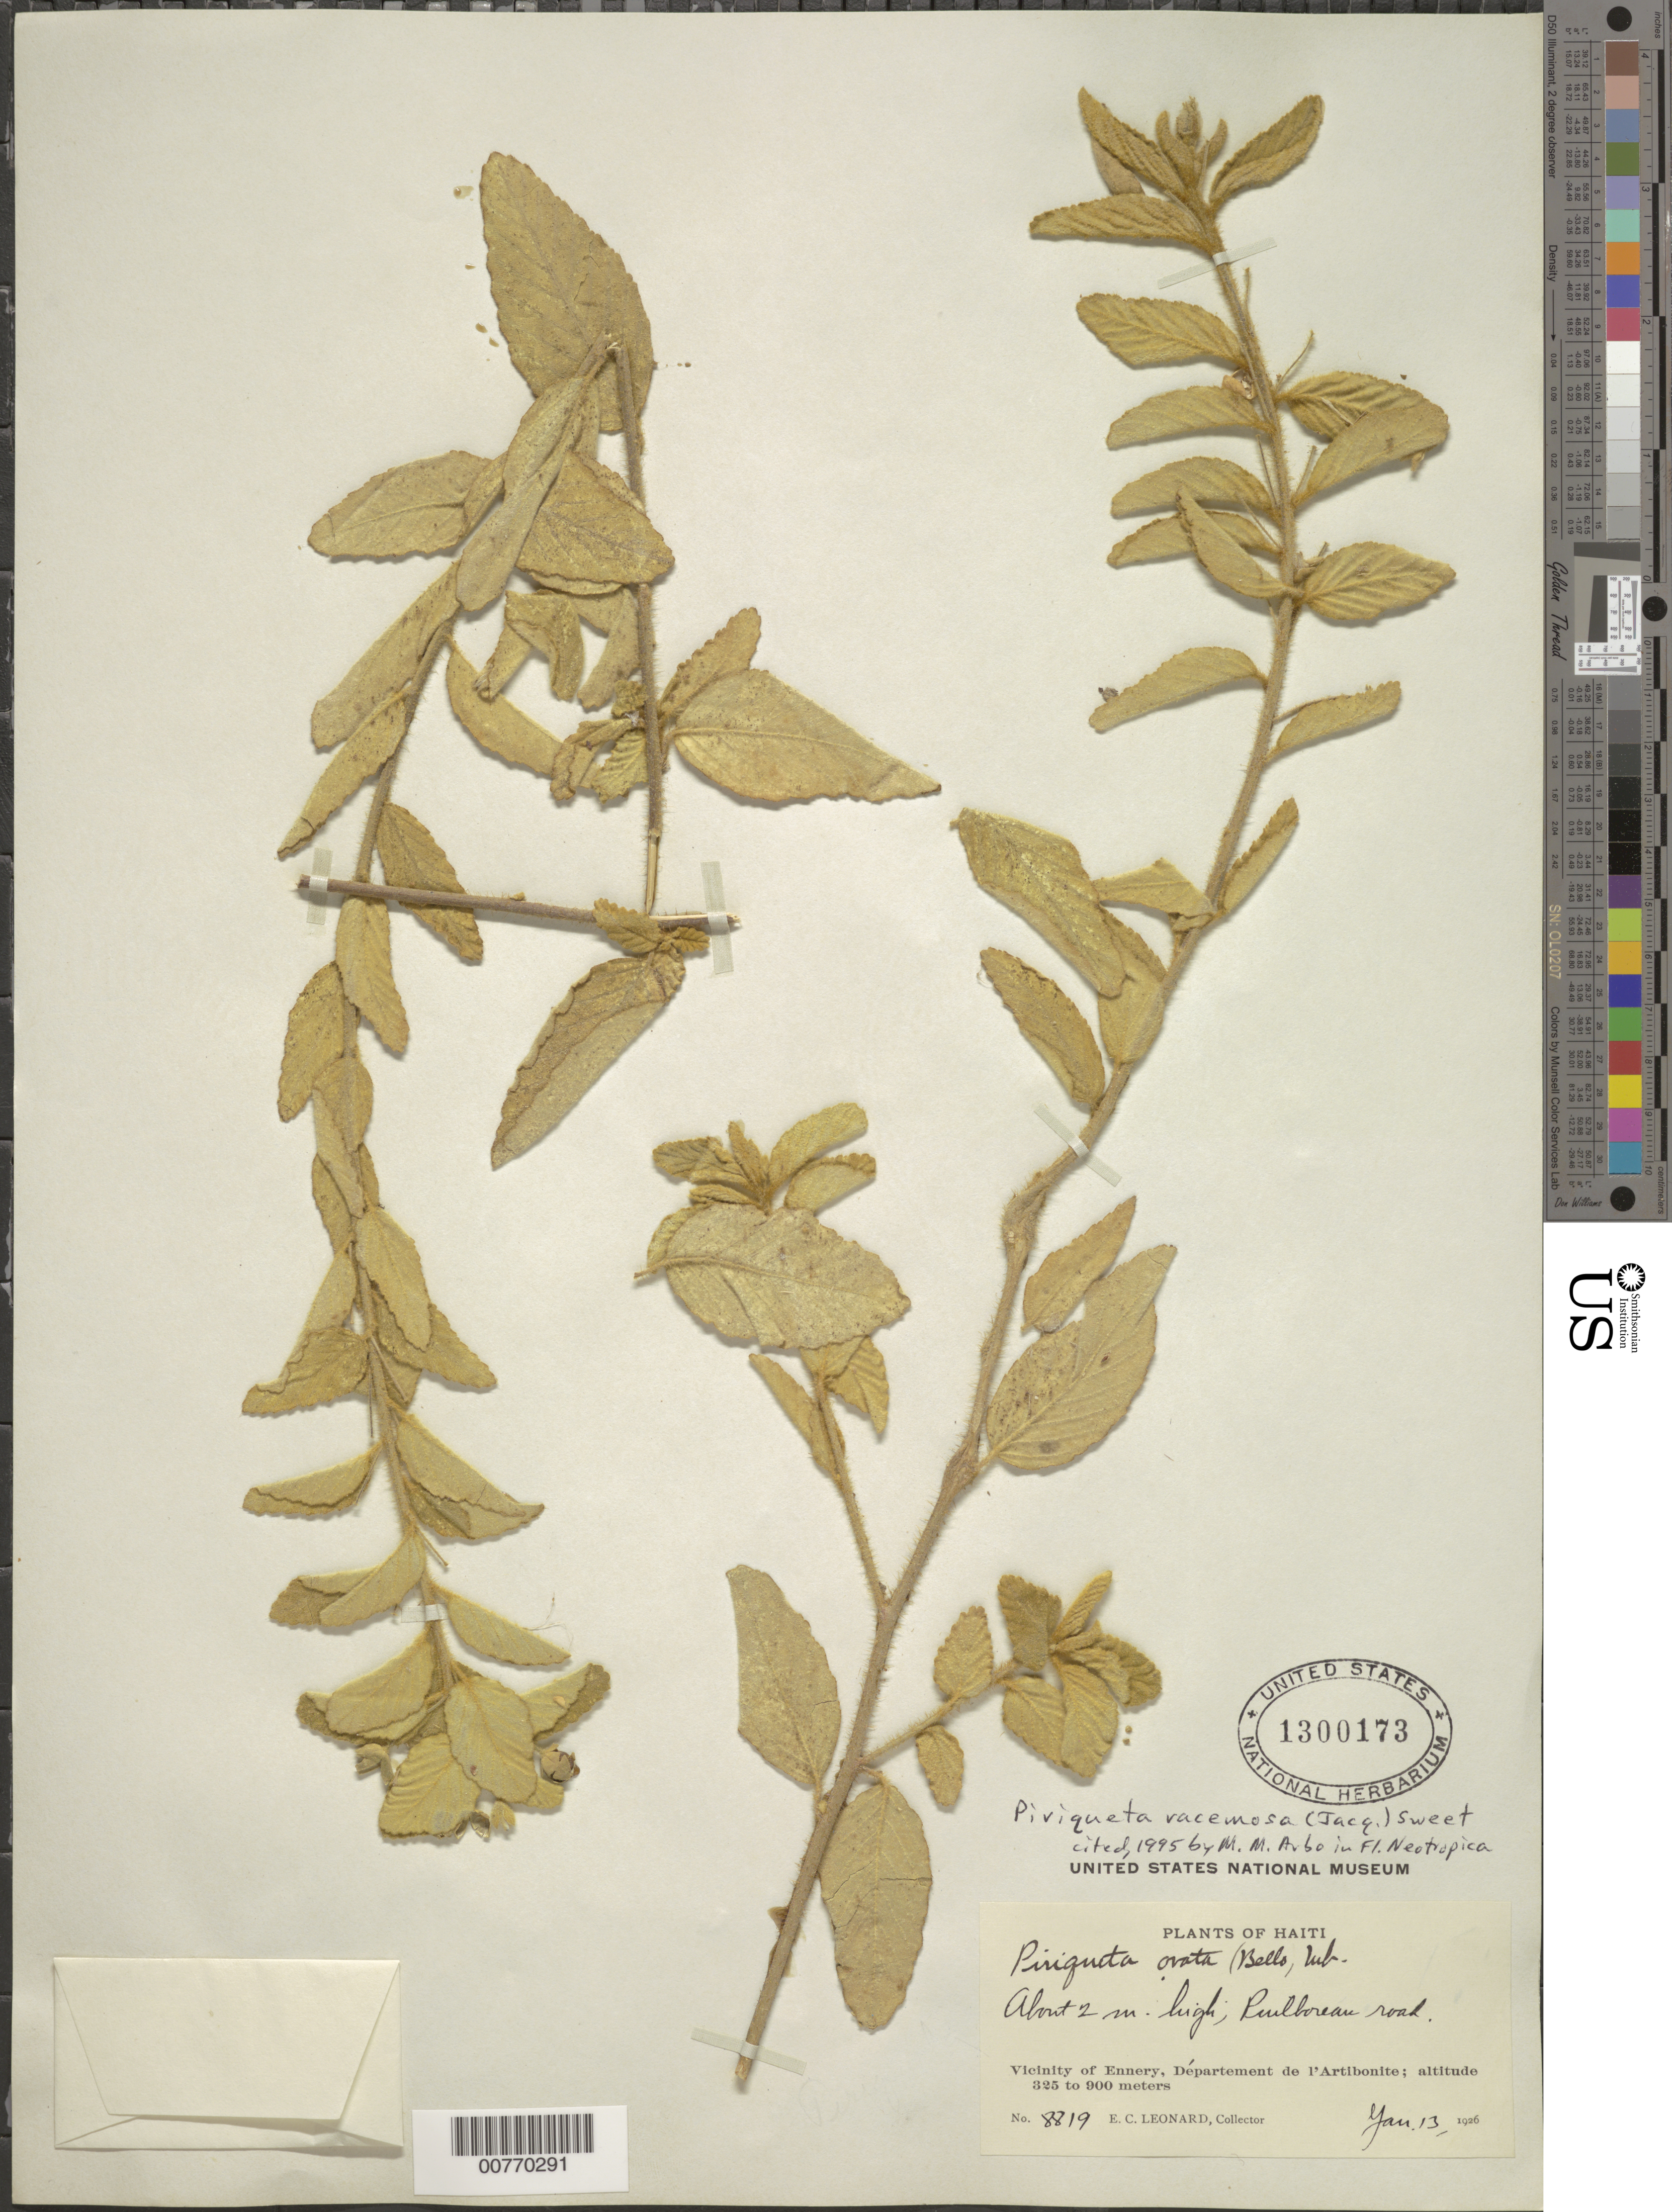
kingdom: Plantae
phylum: Tracheophyta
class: Magnoliopsida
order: Malpighiales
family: Turneraceae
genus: Piriqueta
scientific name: Piriqueta racemosa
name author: (Jacq.) Sweet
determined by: Arbo, M. M.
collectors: E. C. Leonard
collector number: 8819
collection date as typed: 13 Jan 1926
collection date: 1926-01-13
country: Haiti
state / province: Artibonite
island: Hispaniola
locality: Vicinity of Ennery, Piulvoreau road.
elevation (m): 325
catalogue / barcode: US 1300173